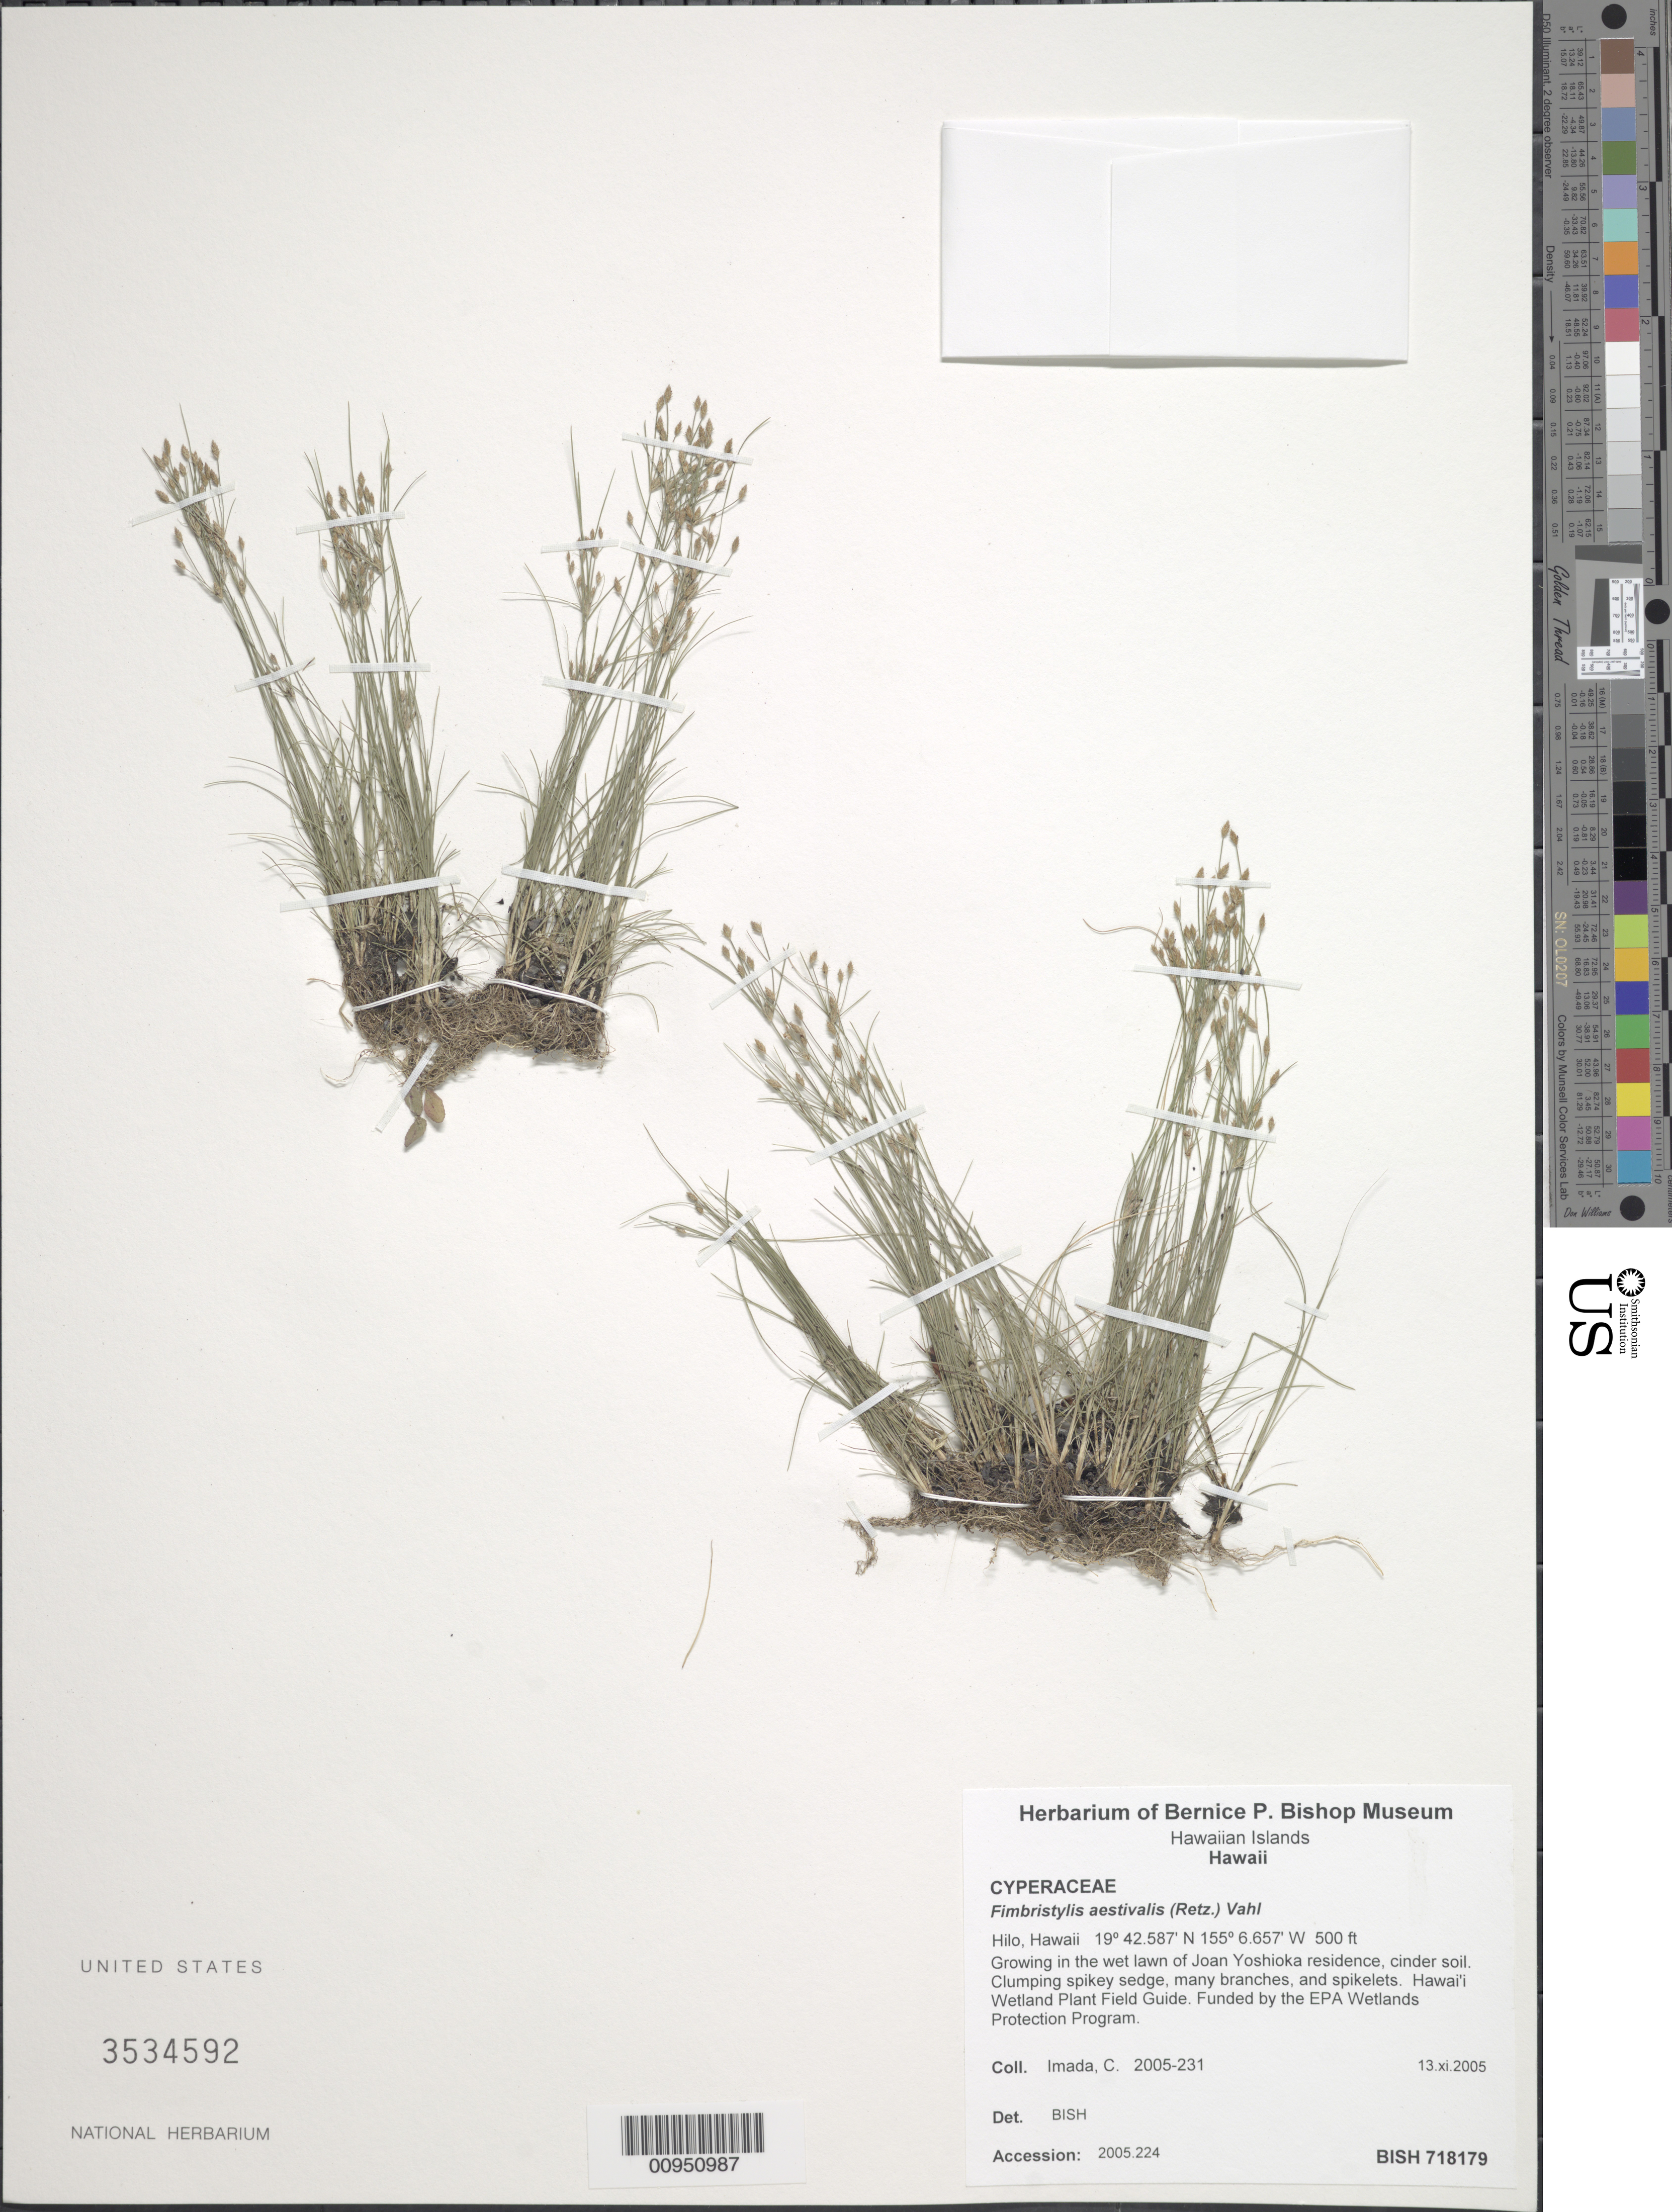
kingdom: Plantae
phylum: Tracheophyta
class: Liliopsida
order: Poales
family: Cyperaceae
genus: Fimbristylis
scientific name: Fimbristylis aestivalis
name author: (Retz.) Vahl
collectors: C. Imada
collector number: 2005-231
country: United States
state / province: Hawaii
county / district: Hawaii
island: Hawaii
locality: Hilo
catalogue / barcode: US 3534592